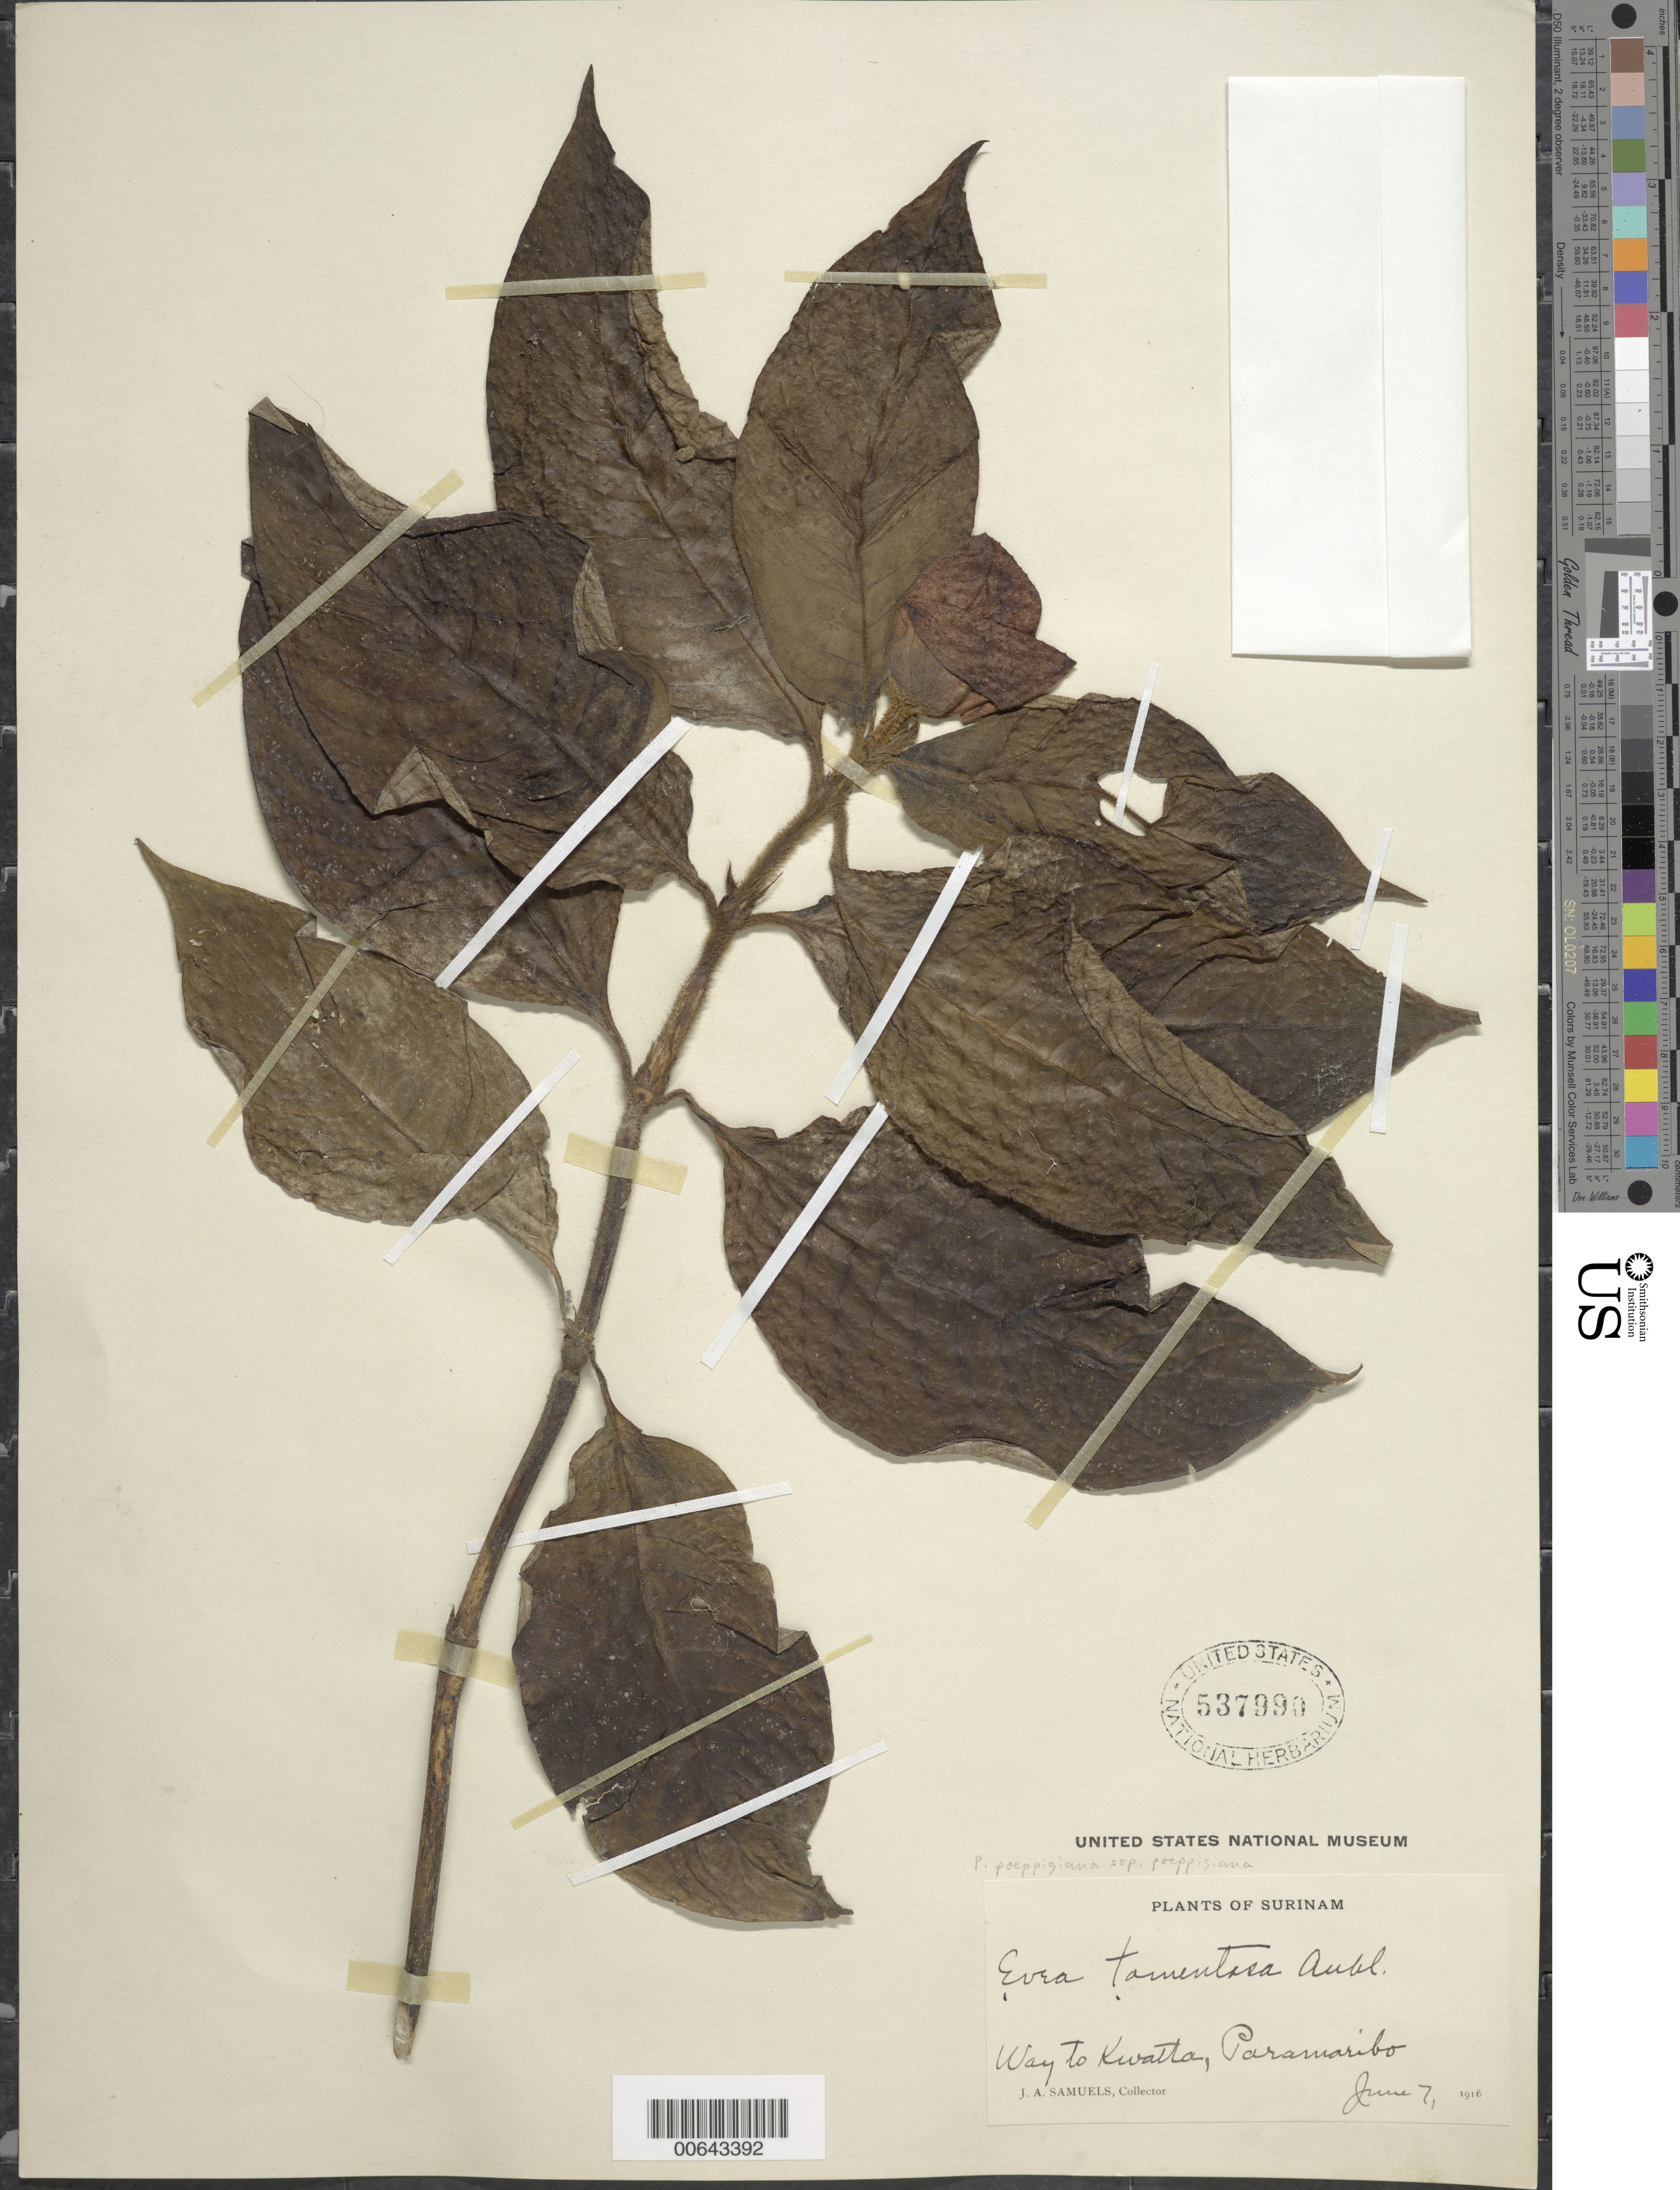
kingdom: Plantae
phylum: Tracheophyta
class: Magnoliopsida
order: Gentianales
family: Rubiaceae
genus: Palicourea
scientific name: Palicourea tomentosa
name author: (Aubl.) Borhidi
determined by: Kirkbride, J. H., Jr.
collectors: J. A. Samuels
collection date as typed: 7-Jun-16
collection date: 1916-06-07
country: Suriname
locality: Paramaribo, way to Kwatta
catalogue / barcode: US 537990